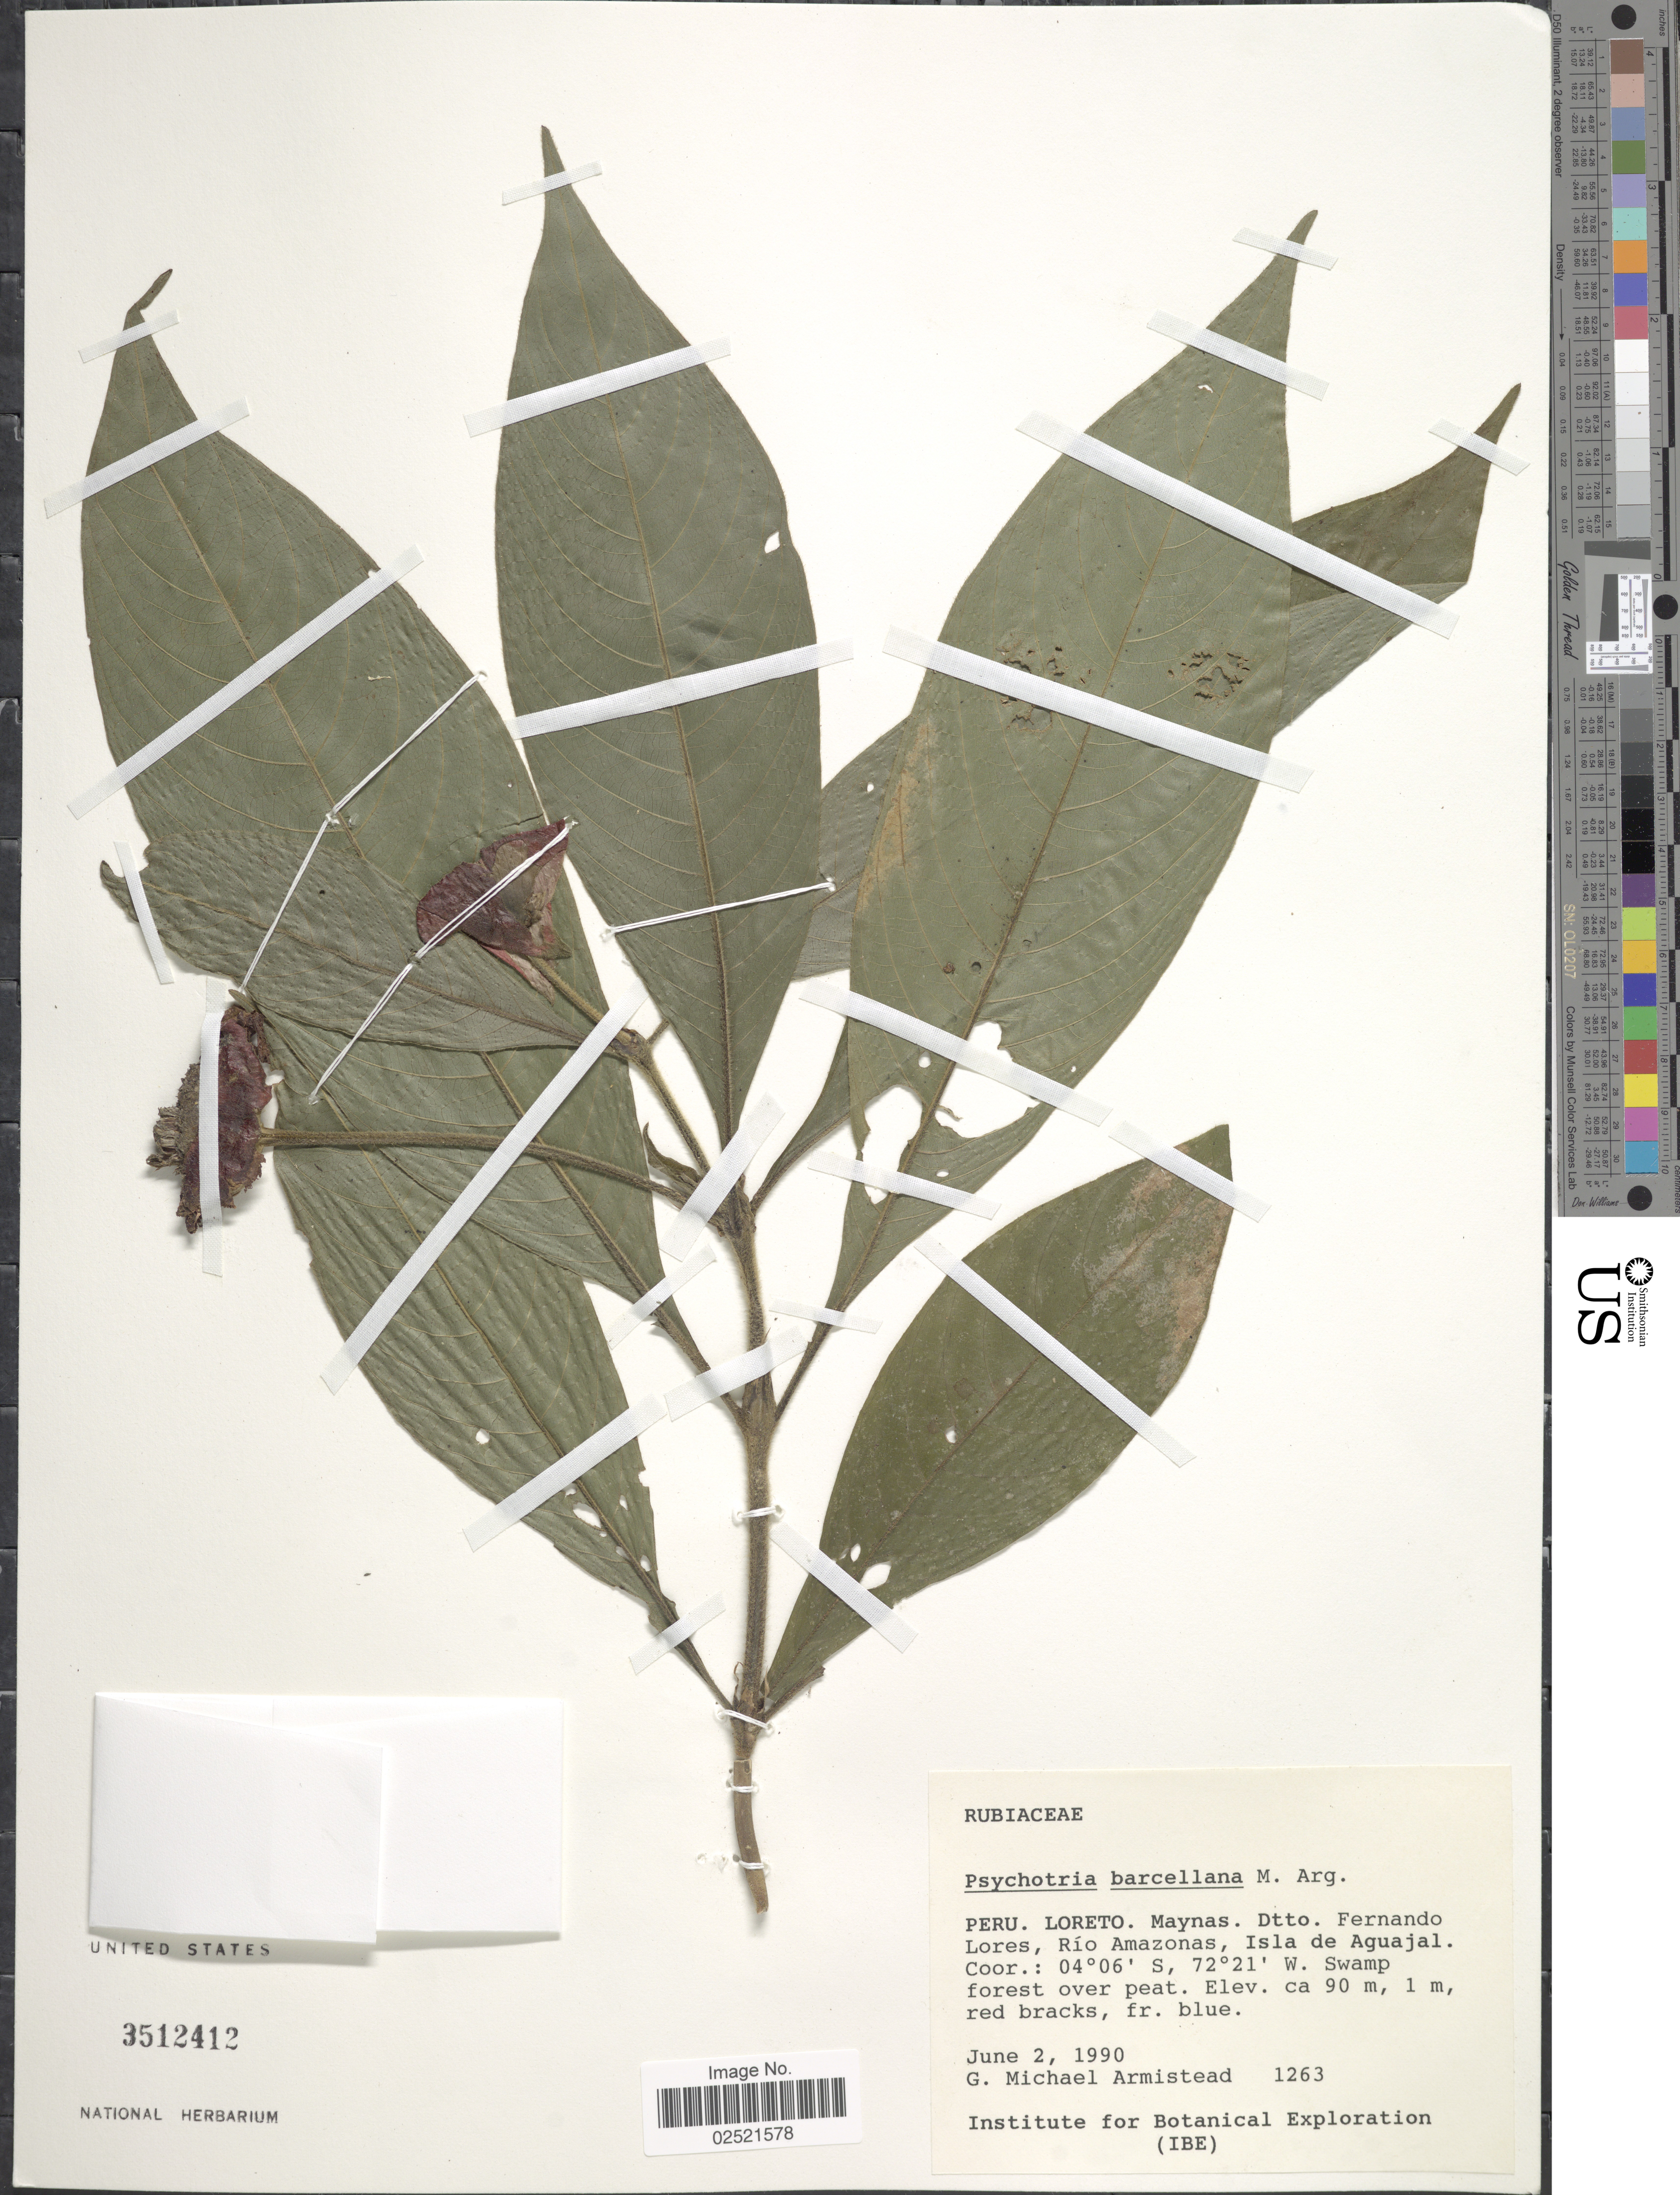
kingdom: Plantae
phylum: Tracheophyta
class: Magnoliopsida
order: Gentianales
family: Rubiaceae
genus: Psychotria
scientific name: Psychotria poeppigiana subsp. barcellana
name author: (Müll. Arg.) Steyerm.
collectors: G. Armistead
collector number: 1263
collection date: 1990-06-02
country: Peru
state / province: Loreto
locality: Maynas, Dtto. Fernando Lores, Rio Amazonas, Isla de Aguajal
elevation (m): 90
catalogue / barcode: US 3512412